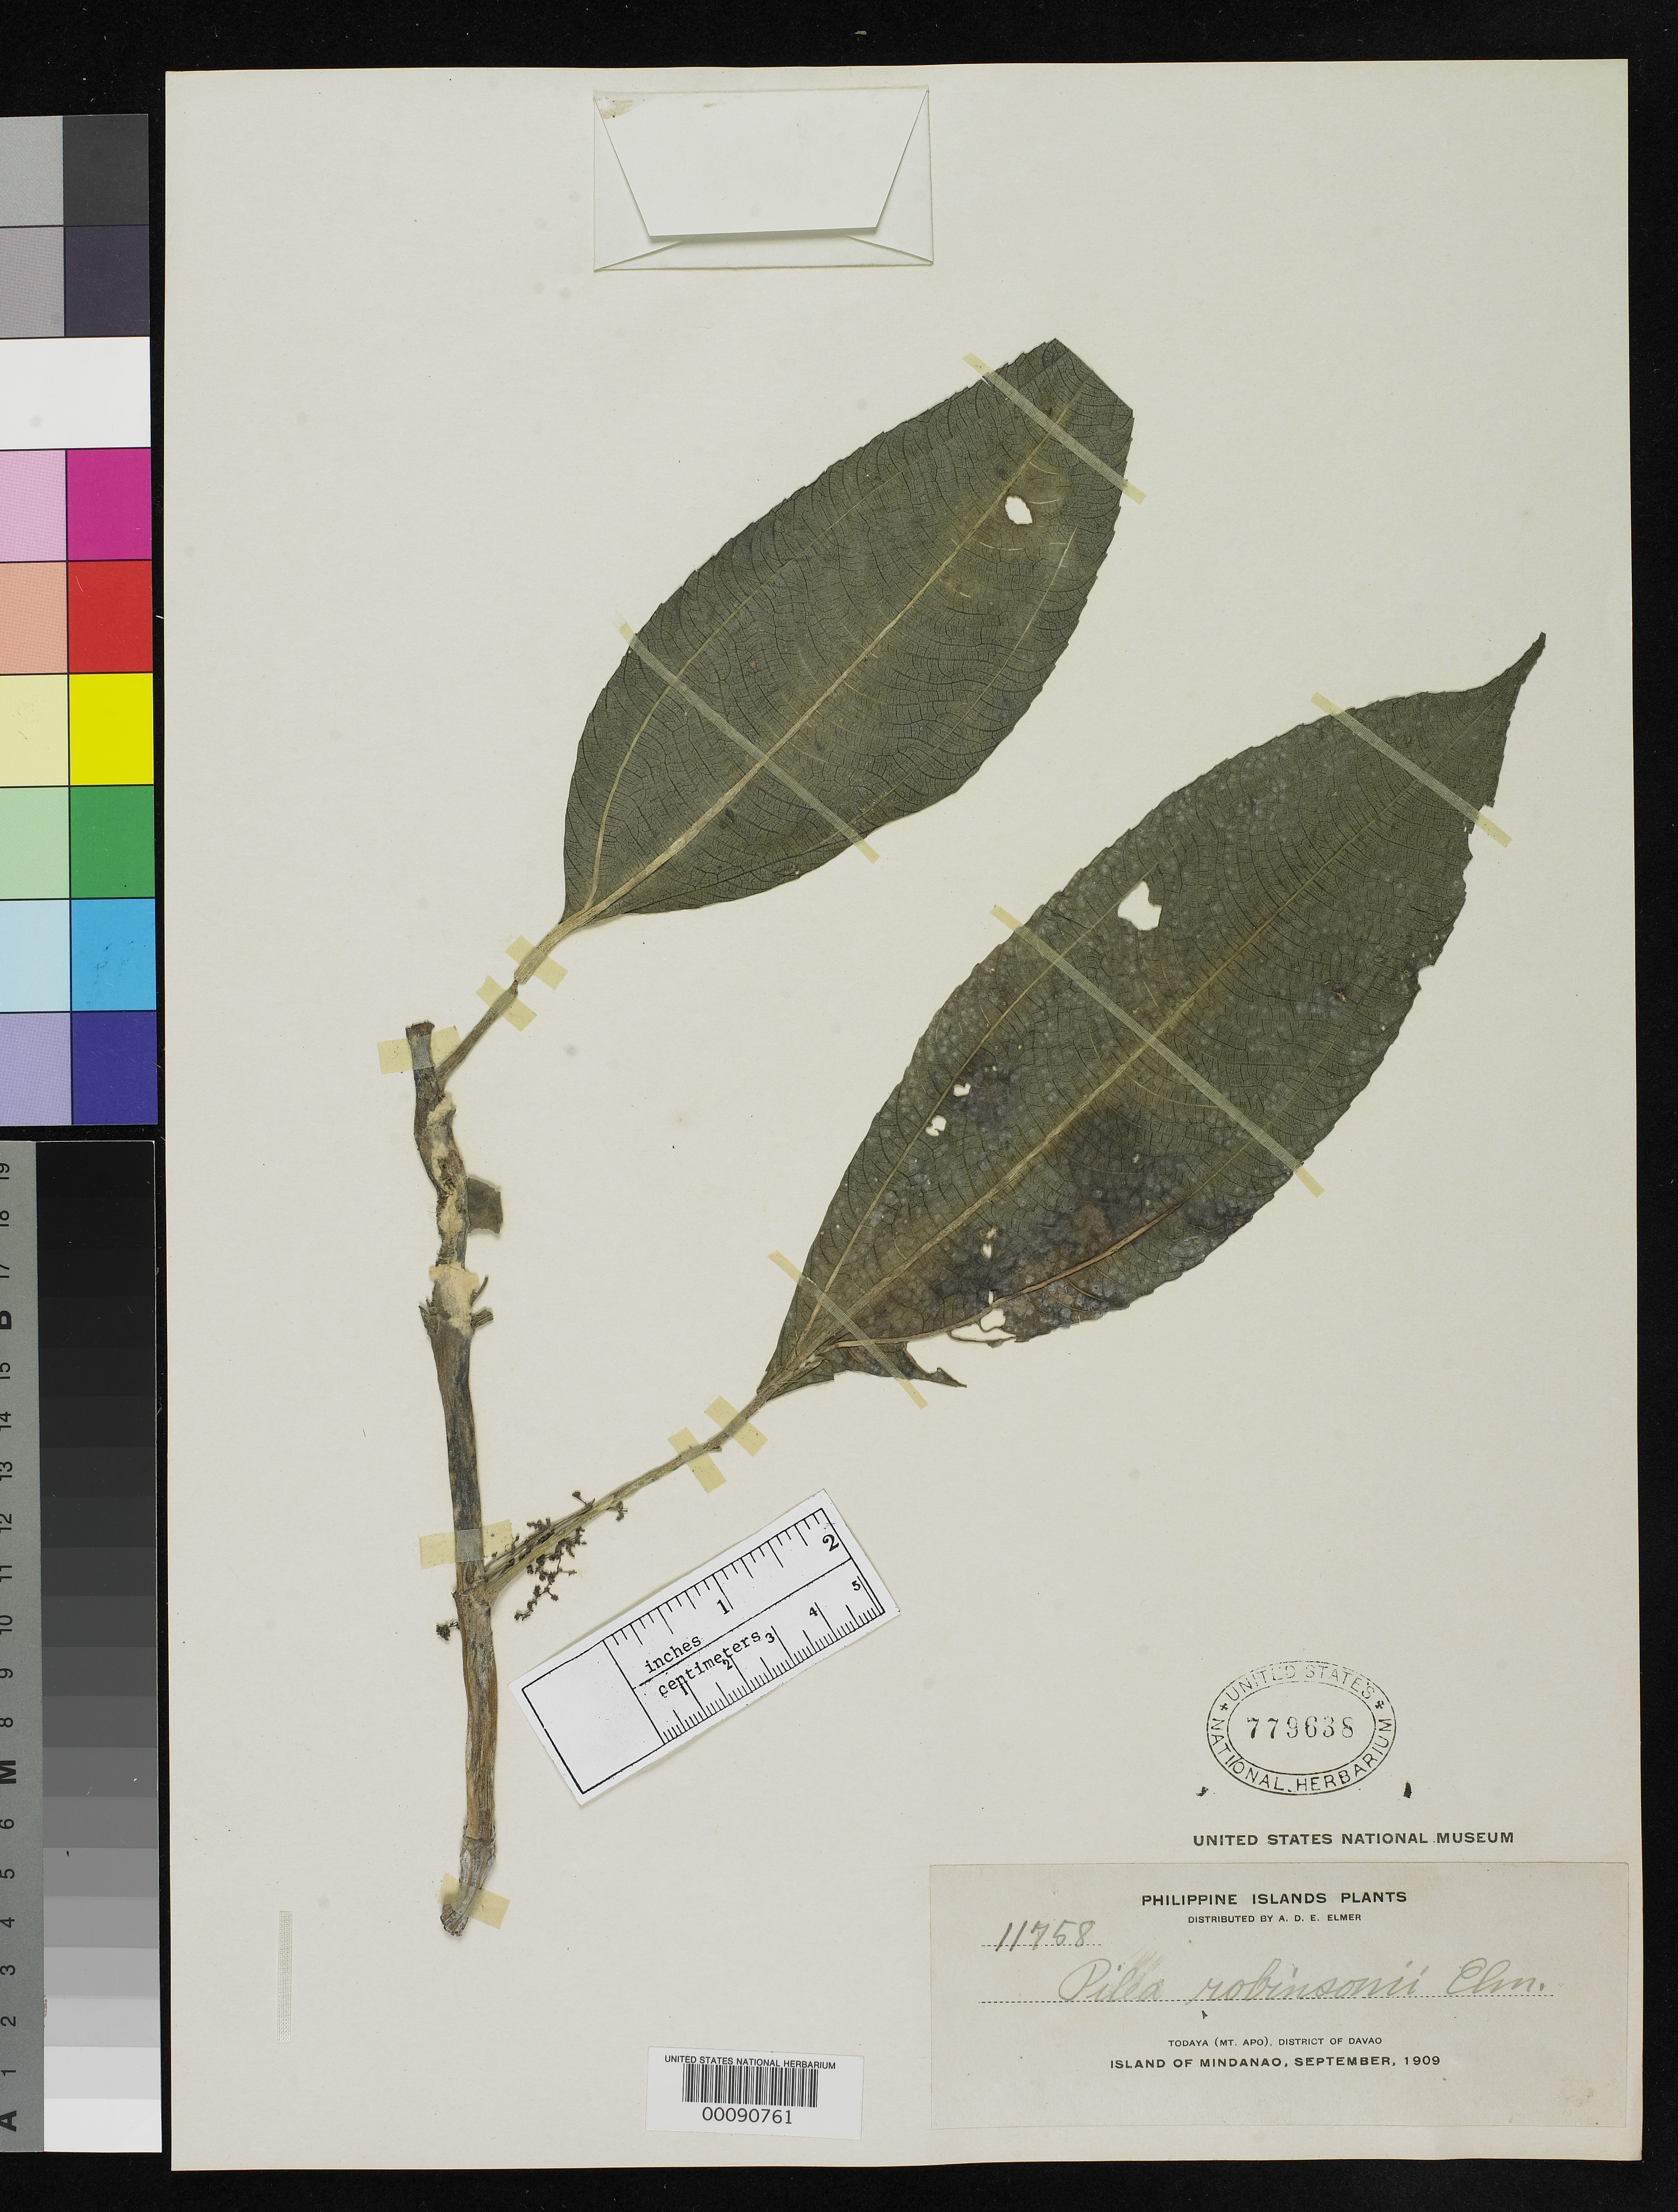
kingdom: Plantae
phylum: Tracheophyta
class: Magnoliopsida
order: Rosales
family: Urticaceae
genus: Pilea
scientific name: Pilea robinsonii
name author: Elmer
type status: Isosyntype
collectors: A. D. E. Elmer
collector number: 11758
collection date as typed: Sep 1909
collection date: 1909-09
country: Philippines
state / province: Davao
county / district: Davao del Sur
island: Mindanao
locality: Todaya, Mt. Apo.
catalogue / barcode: US 779638